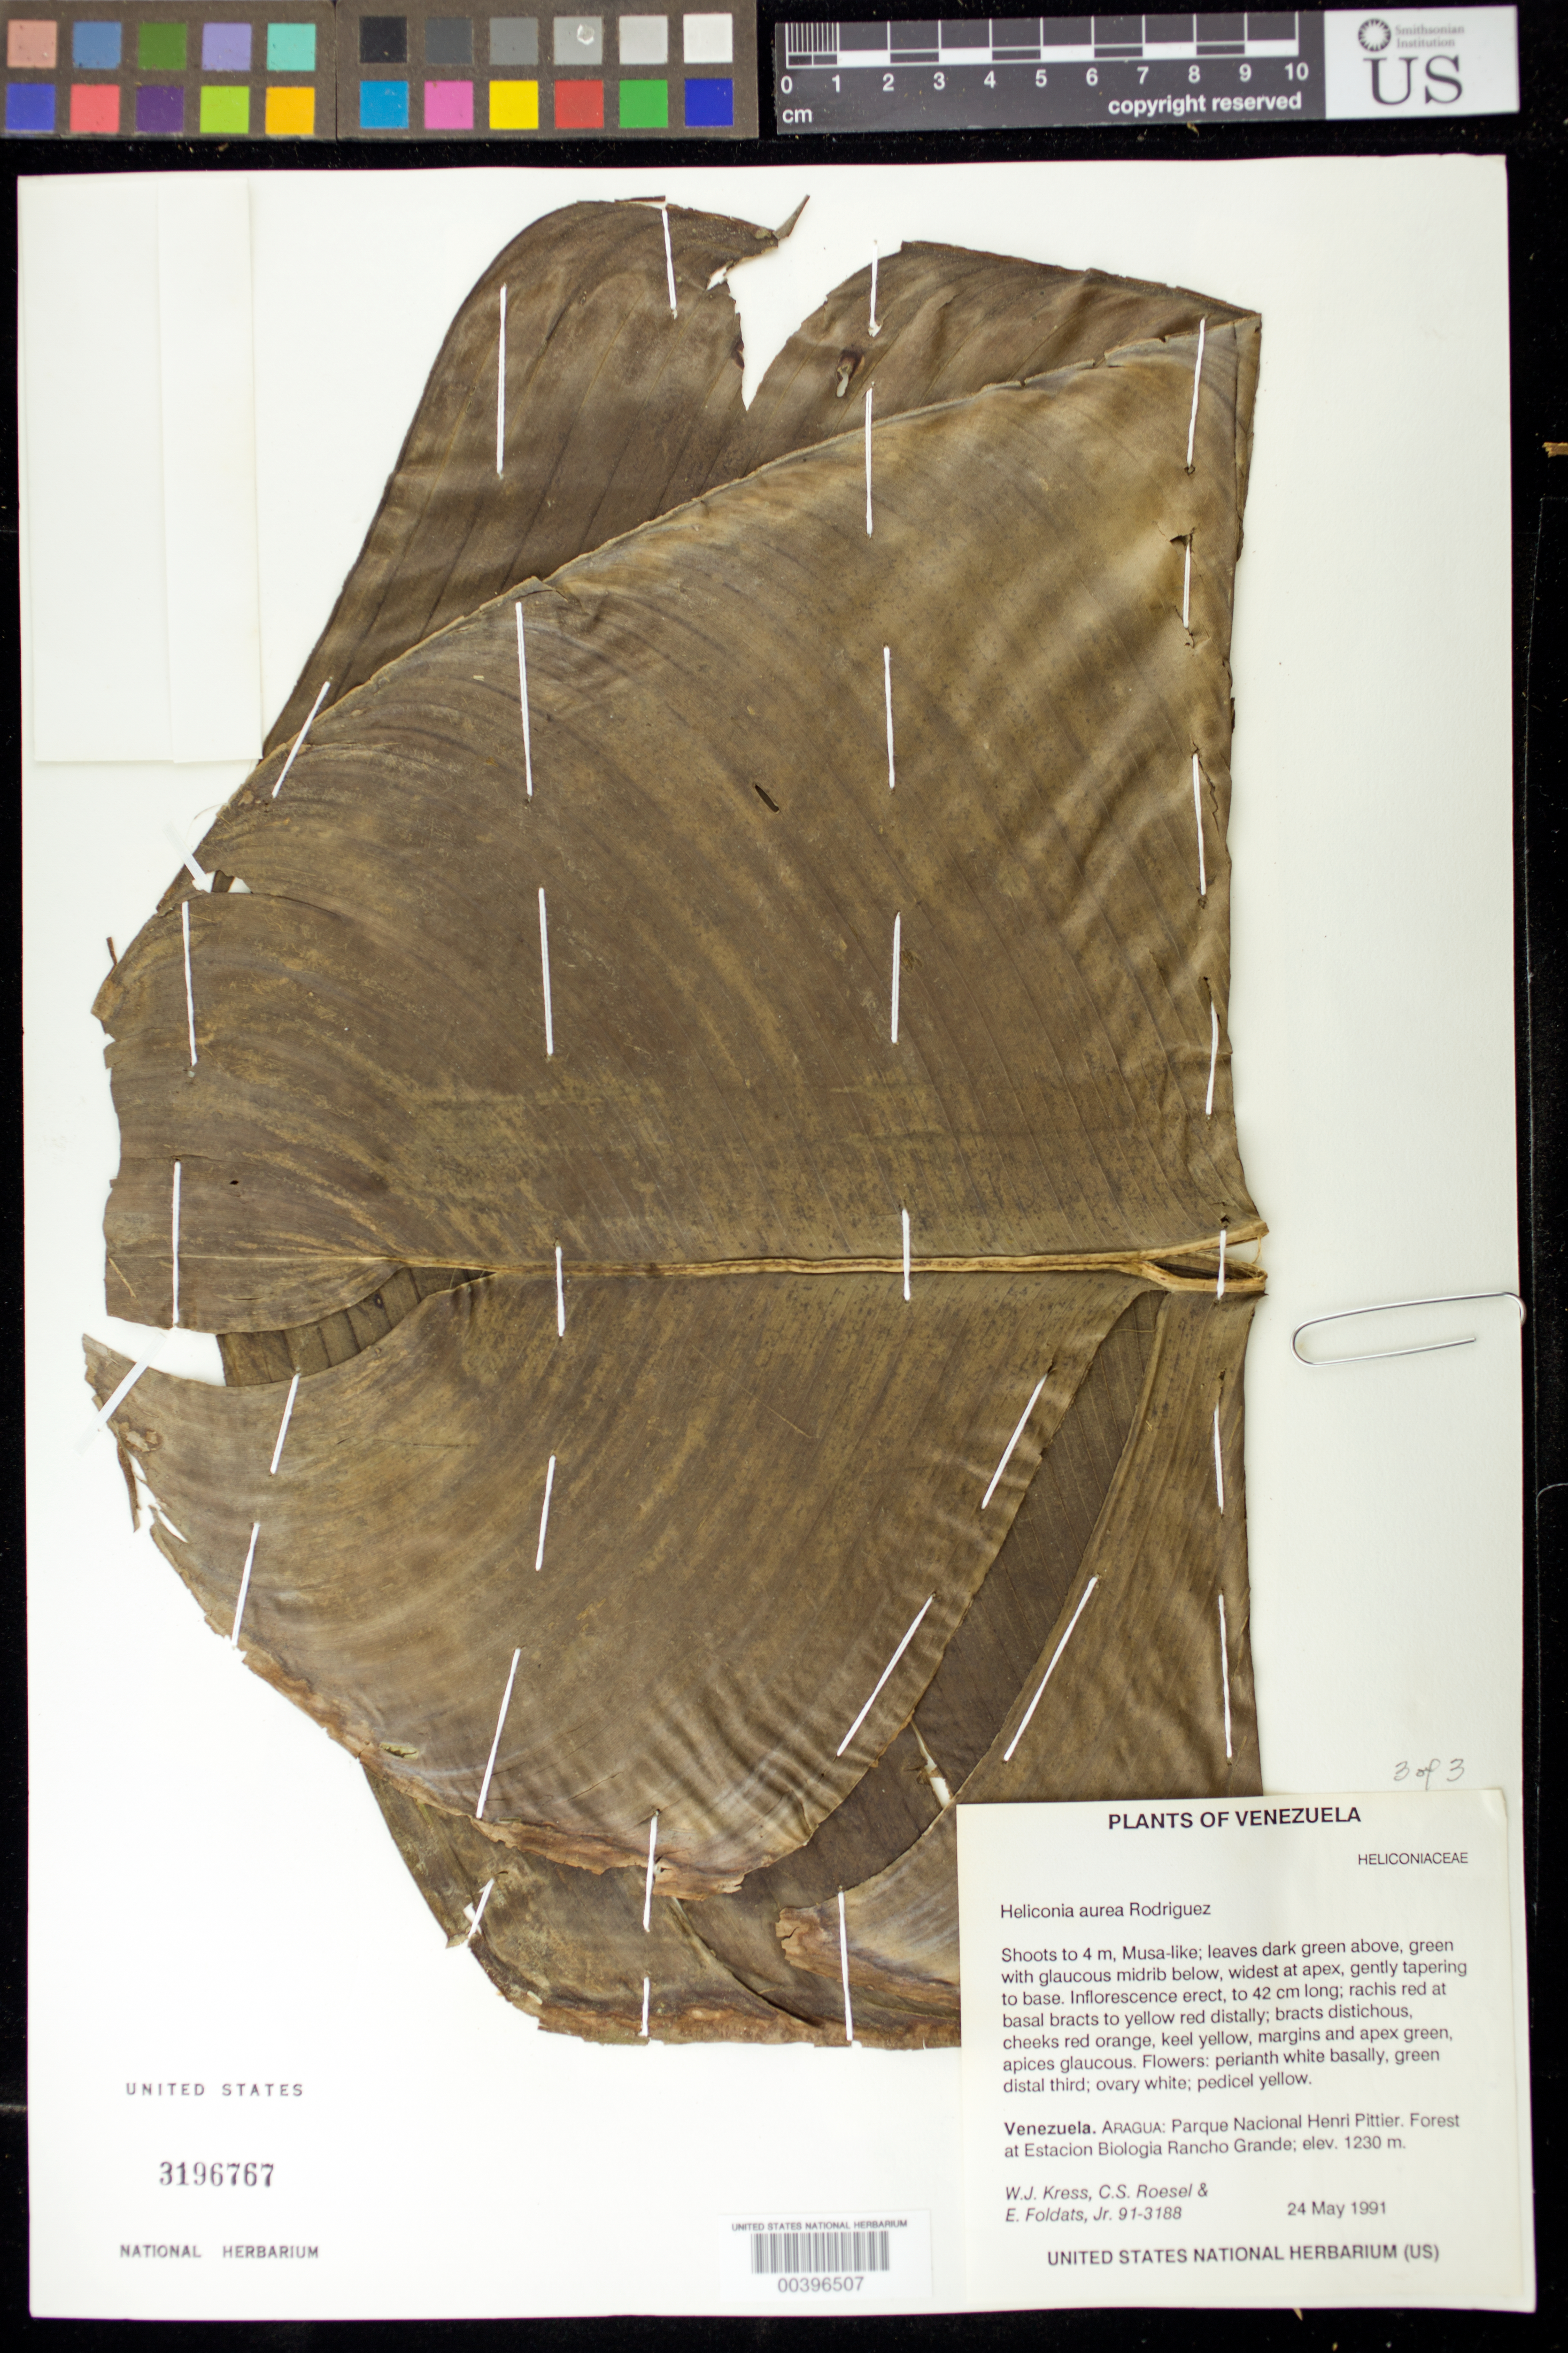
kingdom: Plantae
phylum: Tracheophyta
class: Liliopsida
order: Zingiberales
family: Heliconiaceae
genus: Heliconia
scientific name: Heliconia aurea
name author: G. Rodr.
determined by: Kress, W. J., (US), Smithsonian Institution - National Museum of Natural History (UNITED STATES)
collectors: W. J. Kress, C. S. Roesel & E. Foldats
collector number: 91-3188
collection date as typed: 24 May 1991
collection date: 1991-05-24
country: Venezuela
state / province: Aragua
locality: Parque nacional henri pittier; forest at estacion biologia rancho grande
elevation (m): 1230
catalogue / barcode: US 3196767